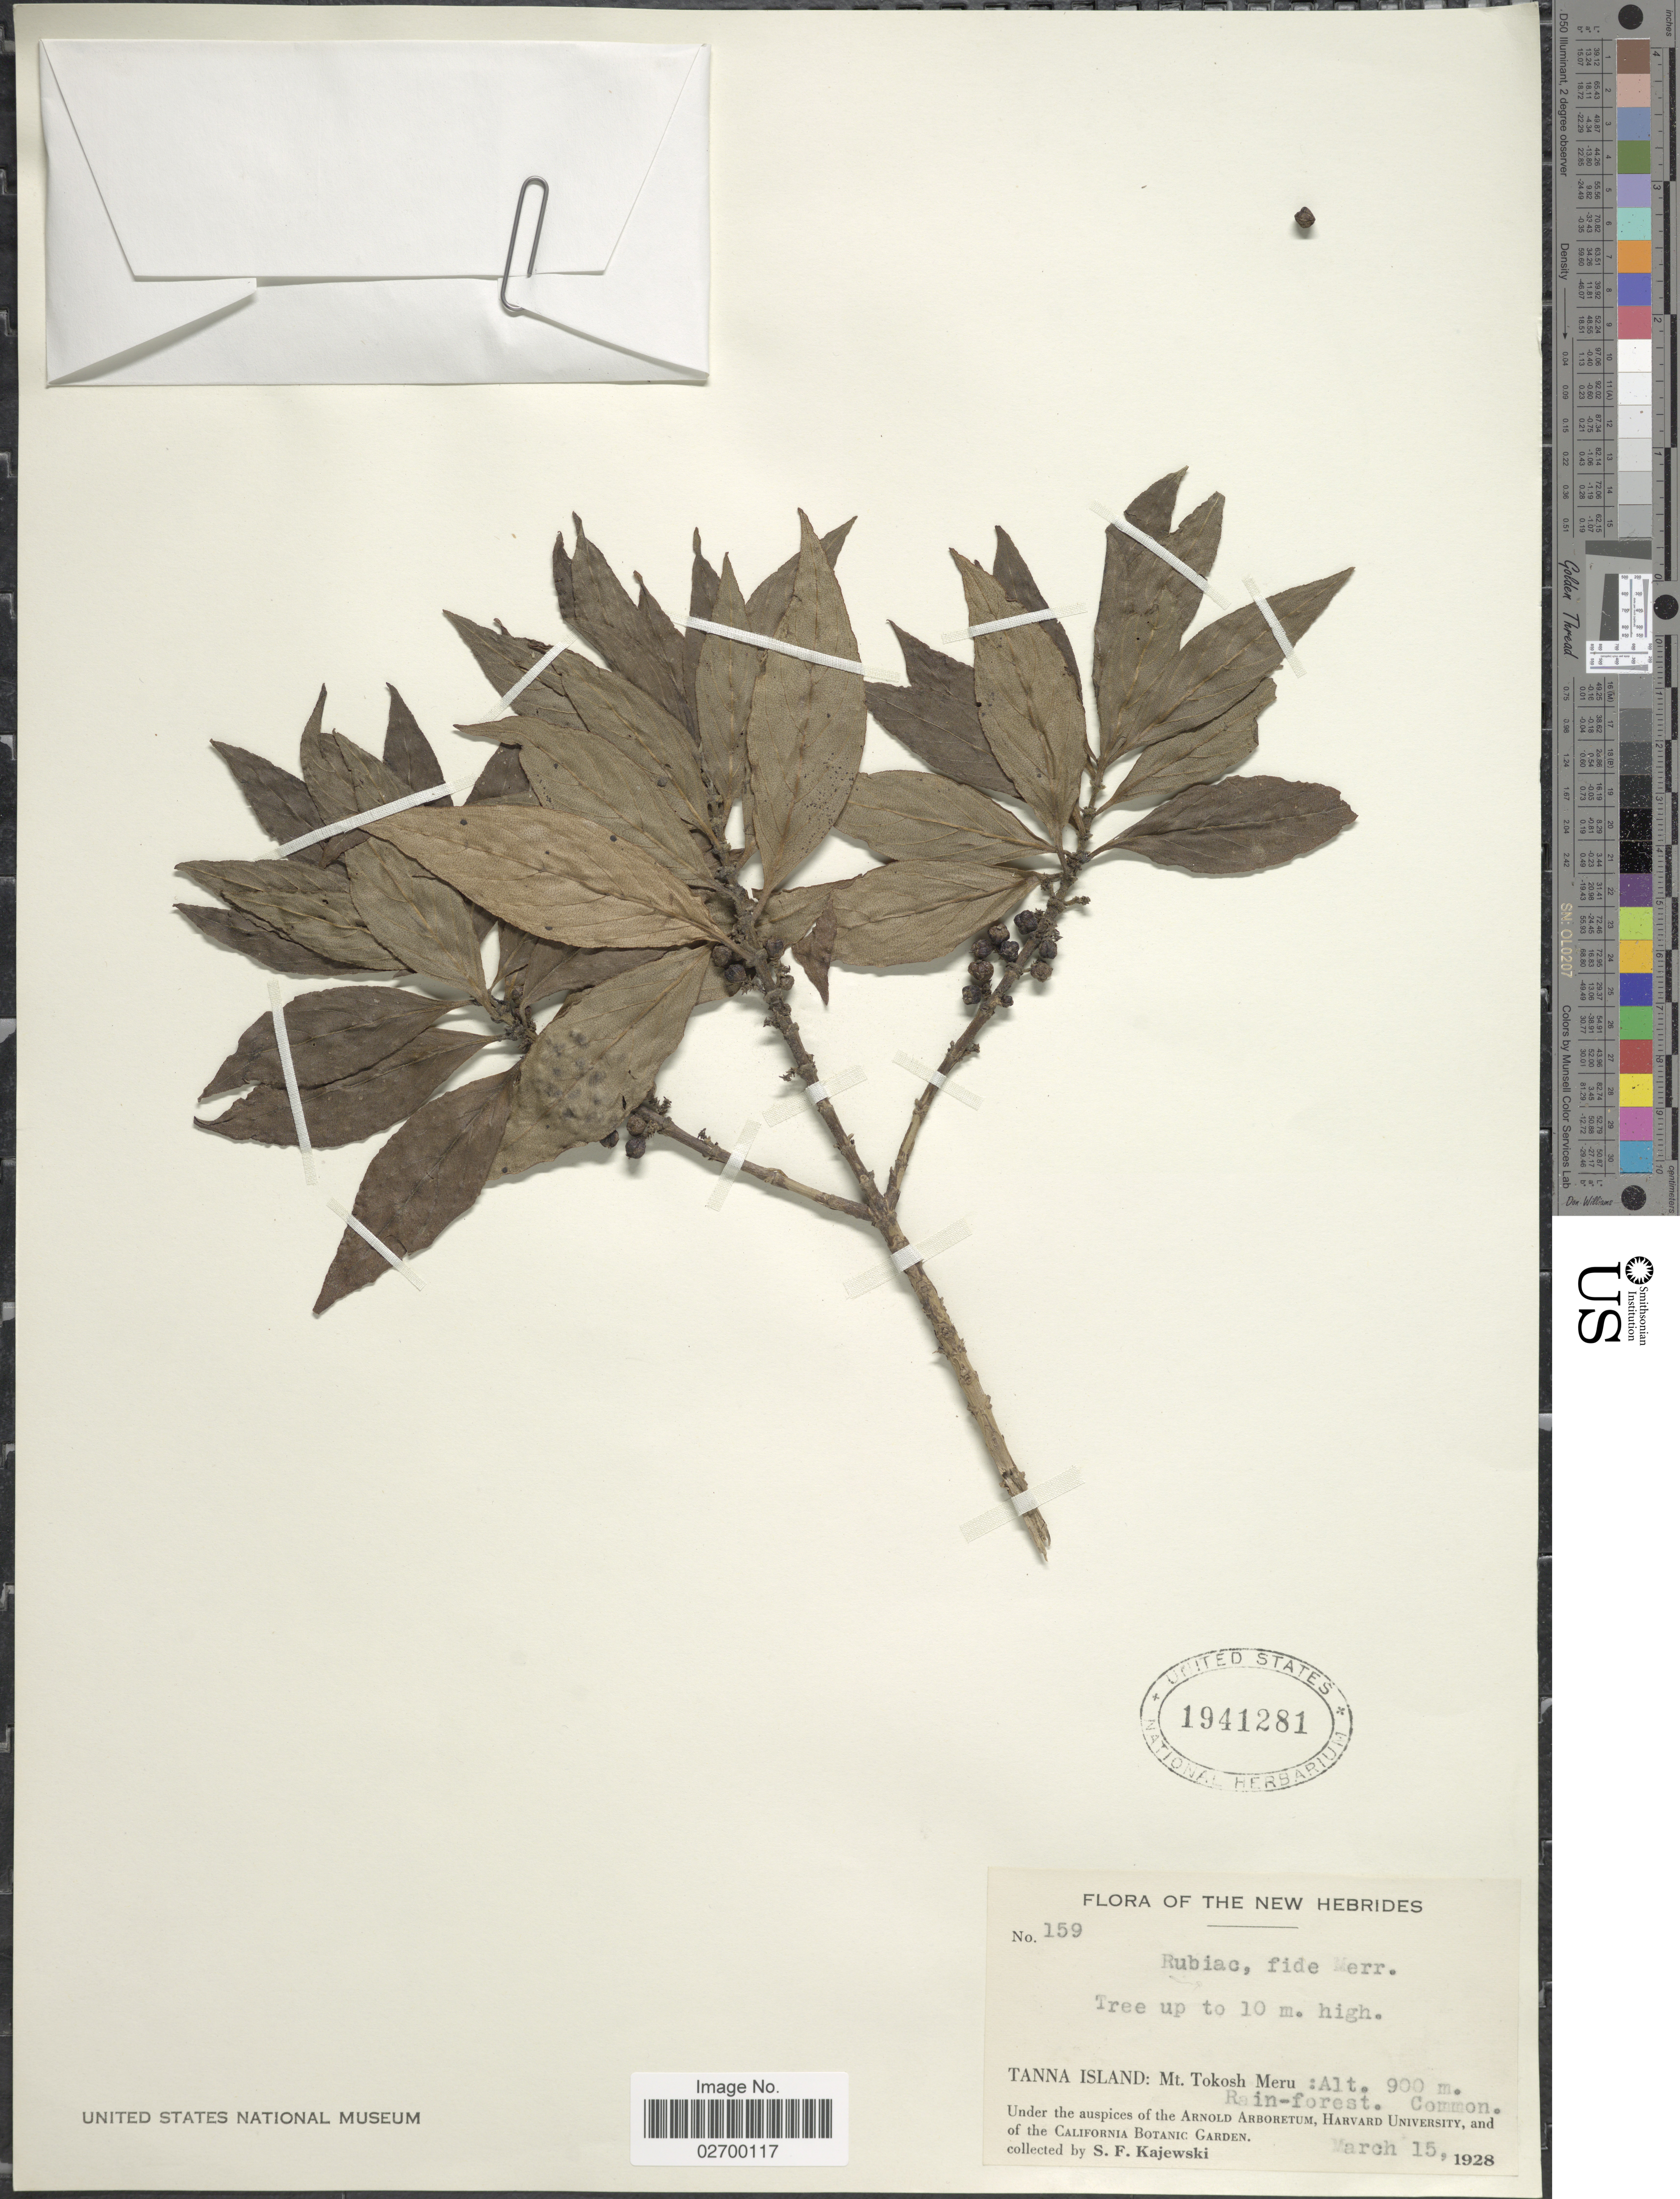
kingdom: Plantae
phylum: Tracheophyta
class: Magnoliopsida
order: Gentianales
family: Rubiaceae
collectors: S. Kajewski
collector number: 159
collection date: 1928-03-15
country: Vanuatu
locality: The New Hebrides. Tanna Island: Mt. Tokosh Meru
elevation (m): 900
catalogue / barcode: US 1941281